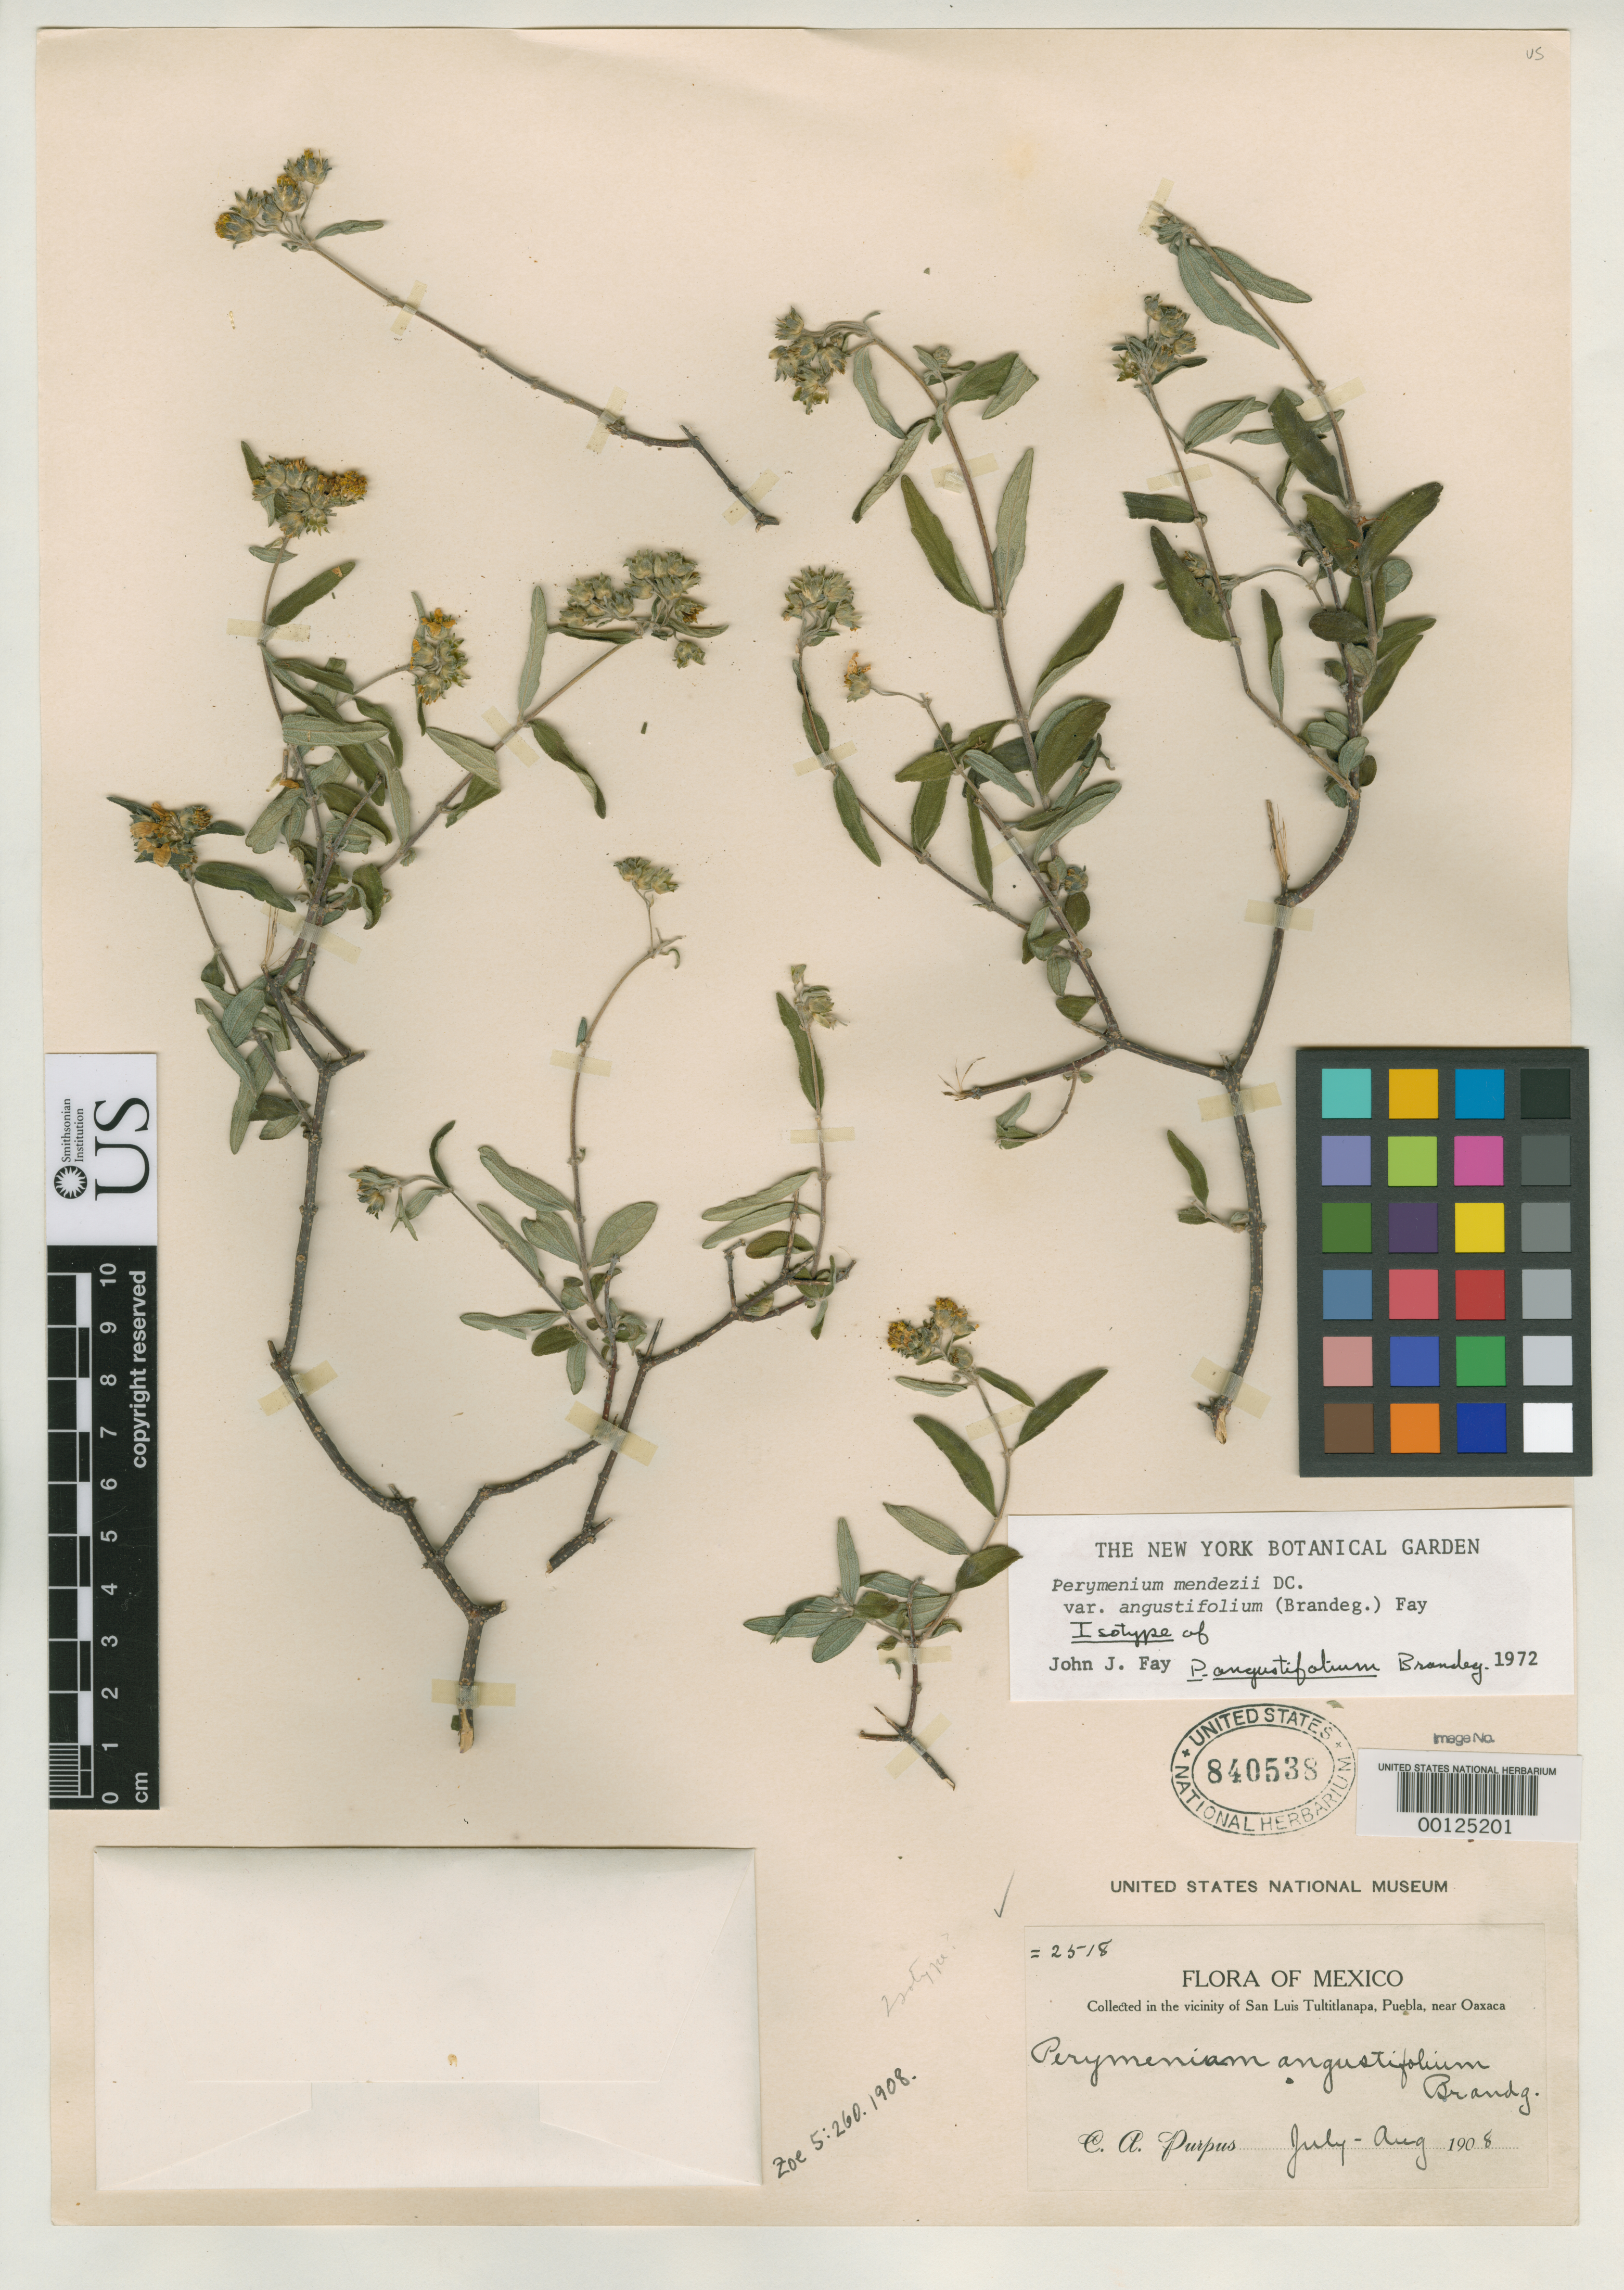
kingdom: Plantae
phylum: Tracheophyta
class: Magnoliopsida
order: Asterales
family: Asteraceae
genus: Perymenium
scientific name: Perymenium angustifolium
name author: Brandegee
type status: Isotype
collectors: C. A. Purpus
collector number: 2518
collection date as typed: Jul 1908 to -- Aug 1908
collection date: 1908-07/1908-08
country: Mexico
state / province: Puebla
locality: Oaxaca, San Luis Tultitlanapa.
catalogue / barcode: US 840538